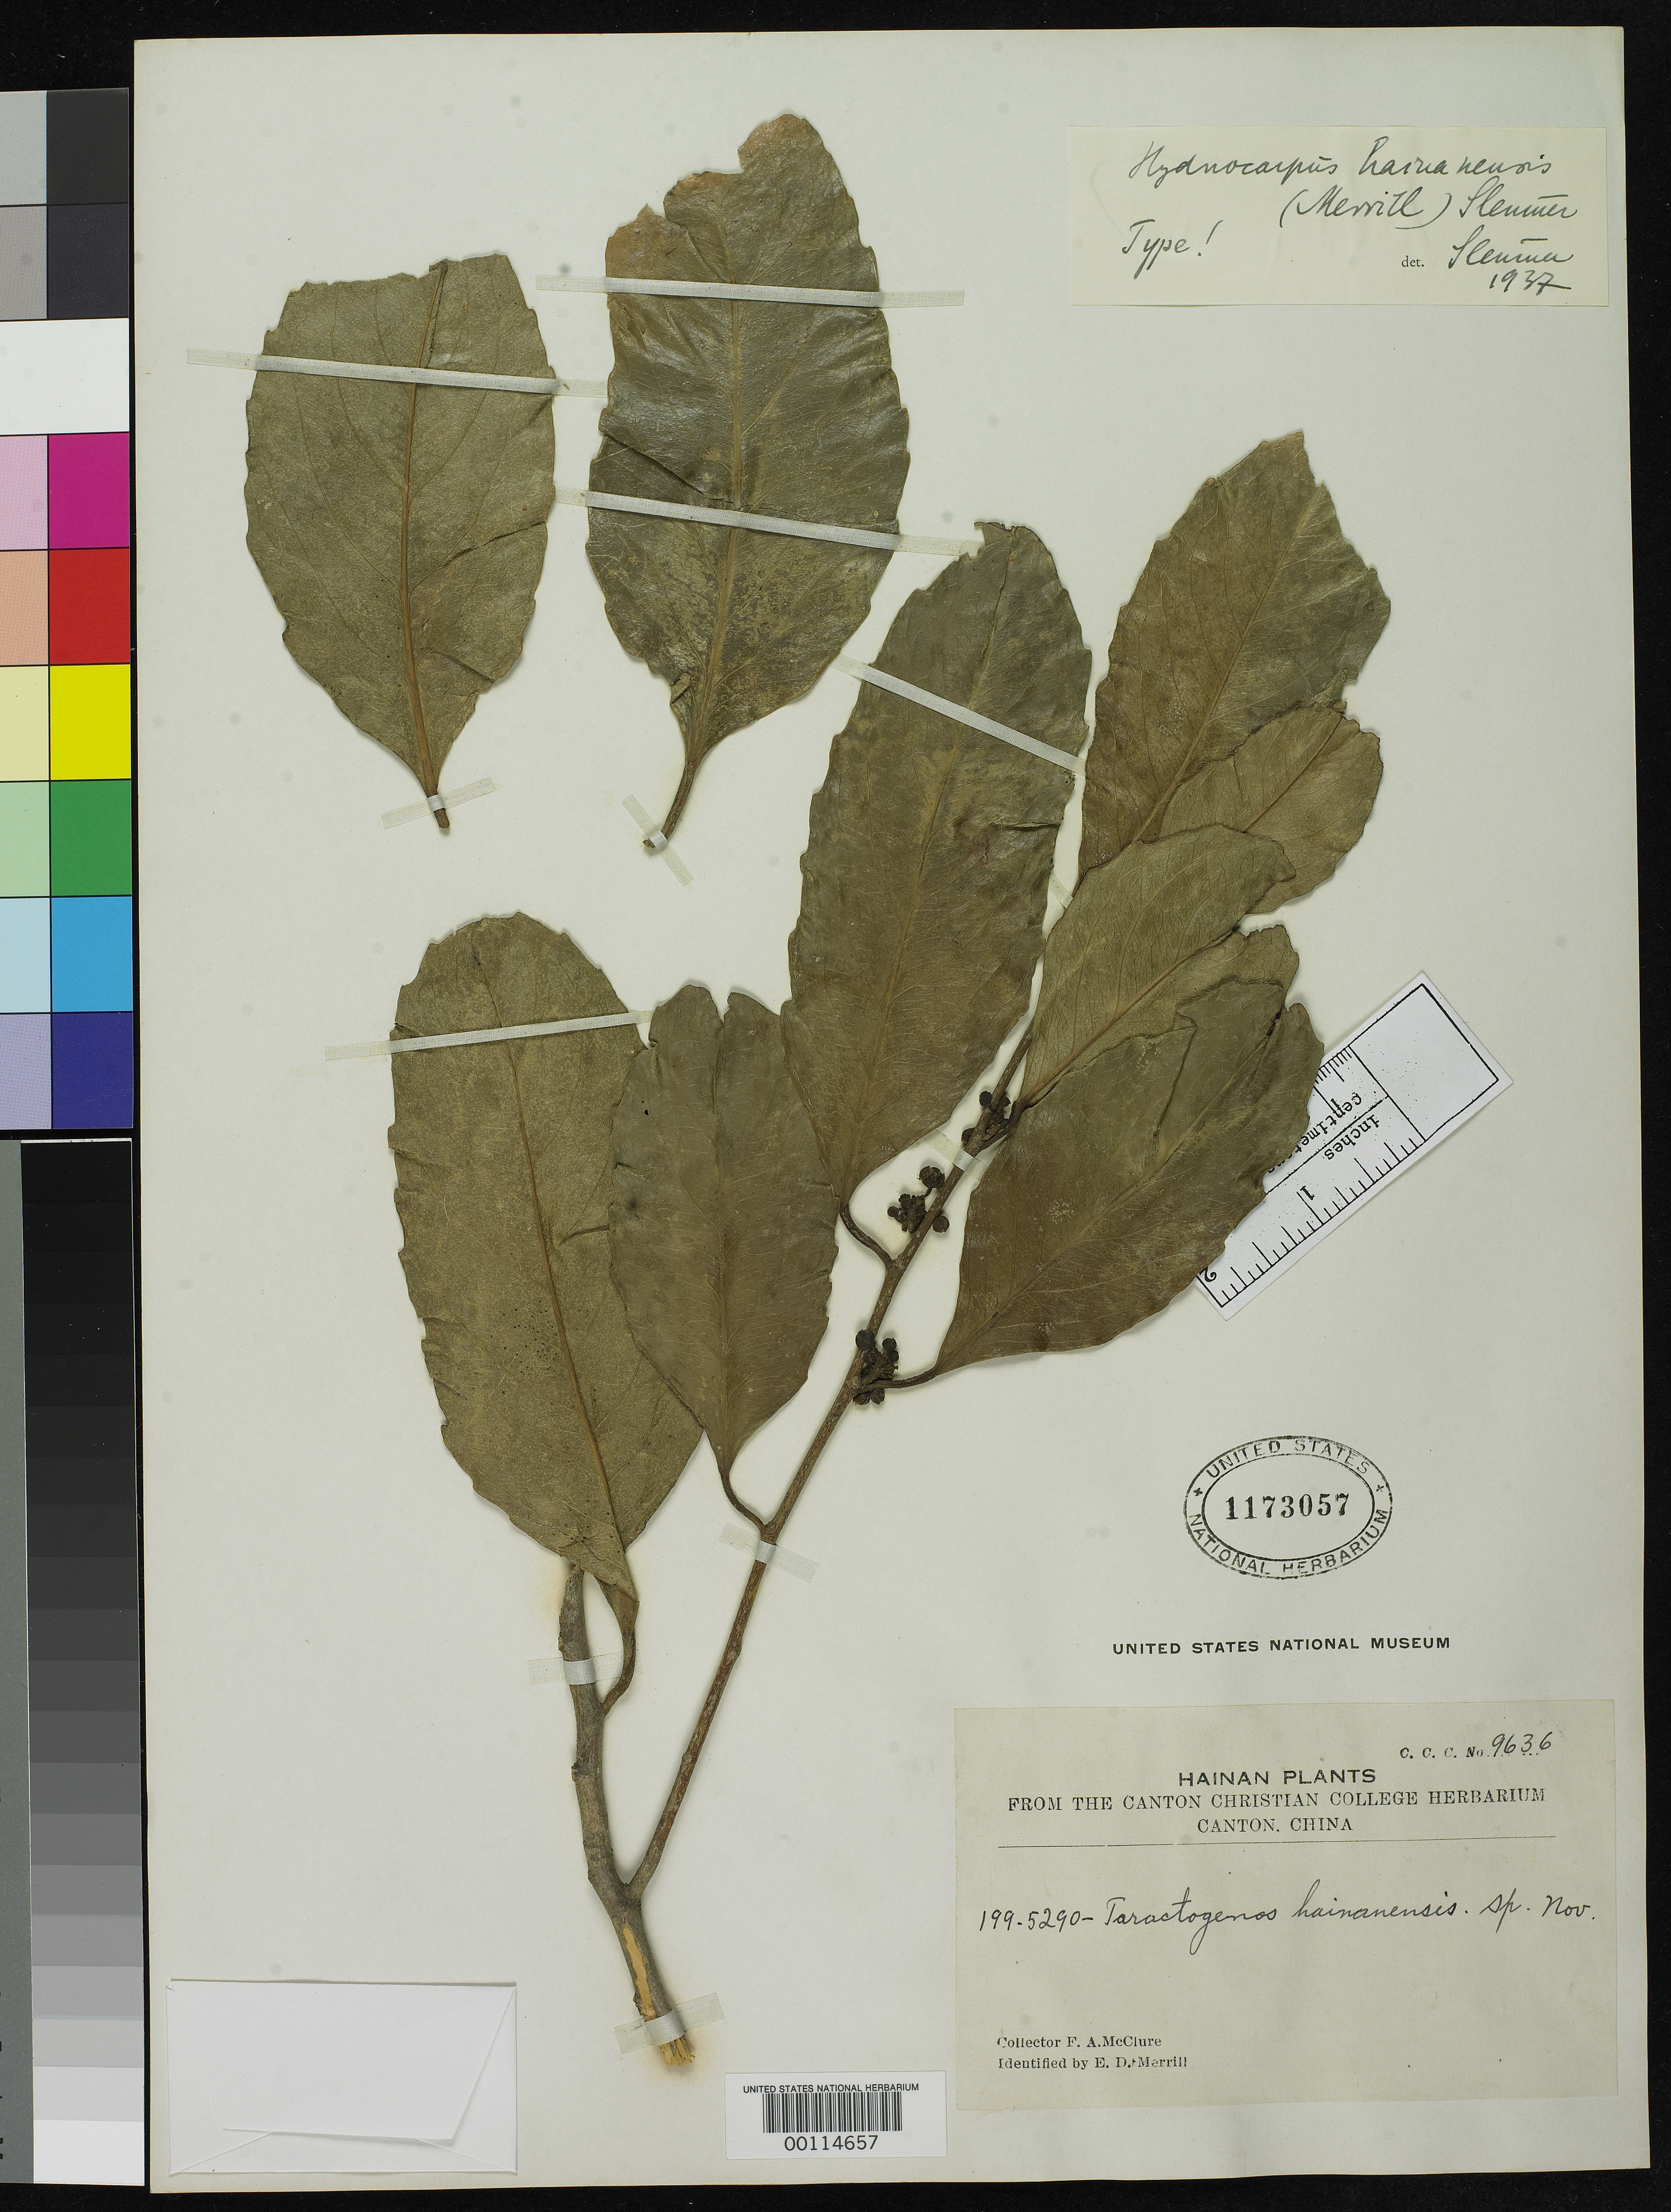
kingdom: Plantae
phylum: Tracheophyta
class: Magnoliopsida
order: Malpighiales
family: Achariaceae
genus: Taraktogenos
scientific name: Taraktogenos hainanensis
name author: Merr.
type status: Isotype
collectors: F. A. McClure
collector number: C.C.C. 9636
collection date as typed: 15 May 1922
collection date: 1922-05-15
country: China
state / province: Hainan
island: Hainan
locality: Shui Mun.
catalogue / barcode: US 1173057